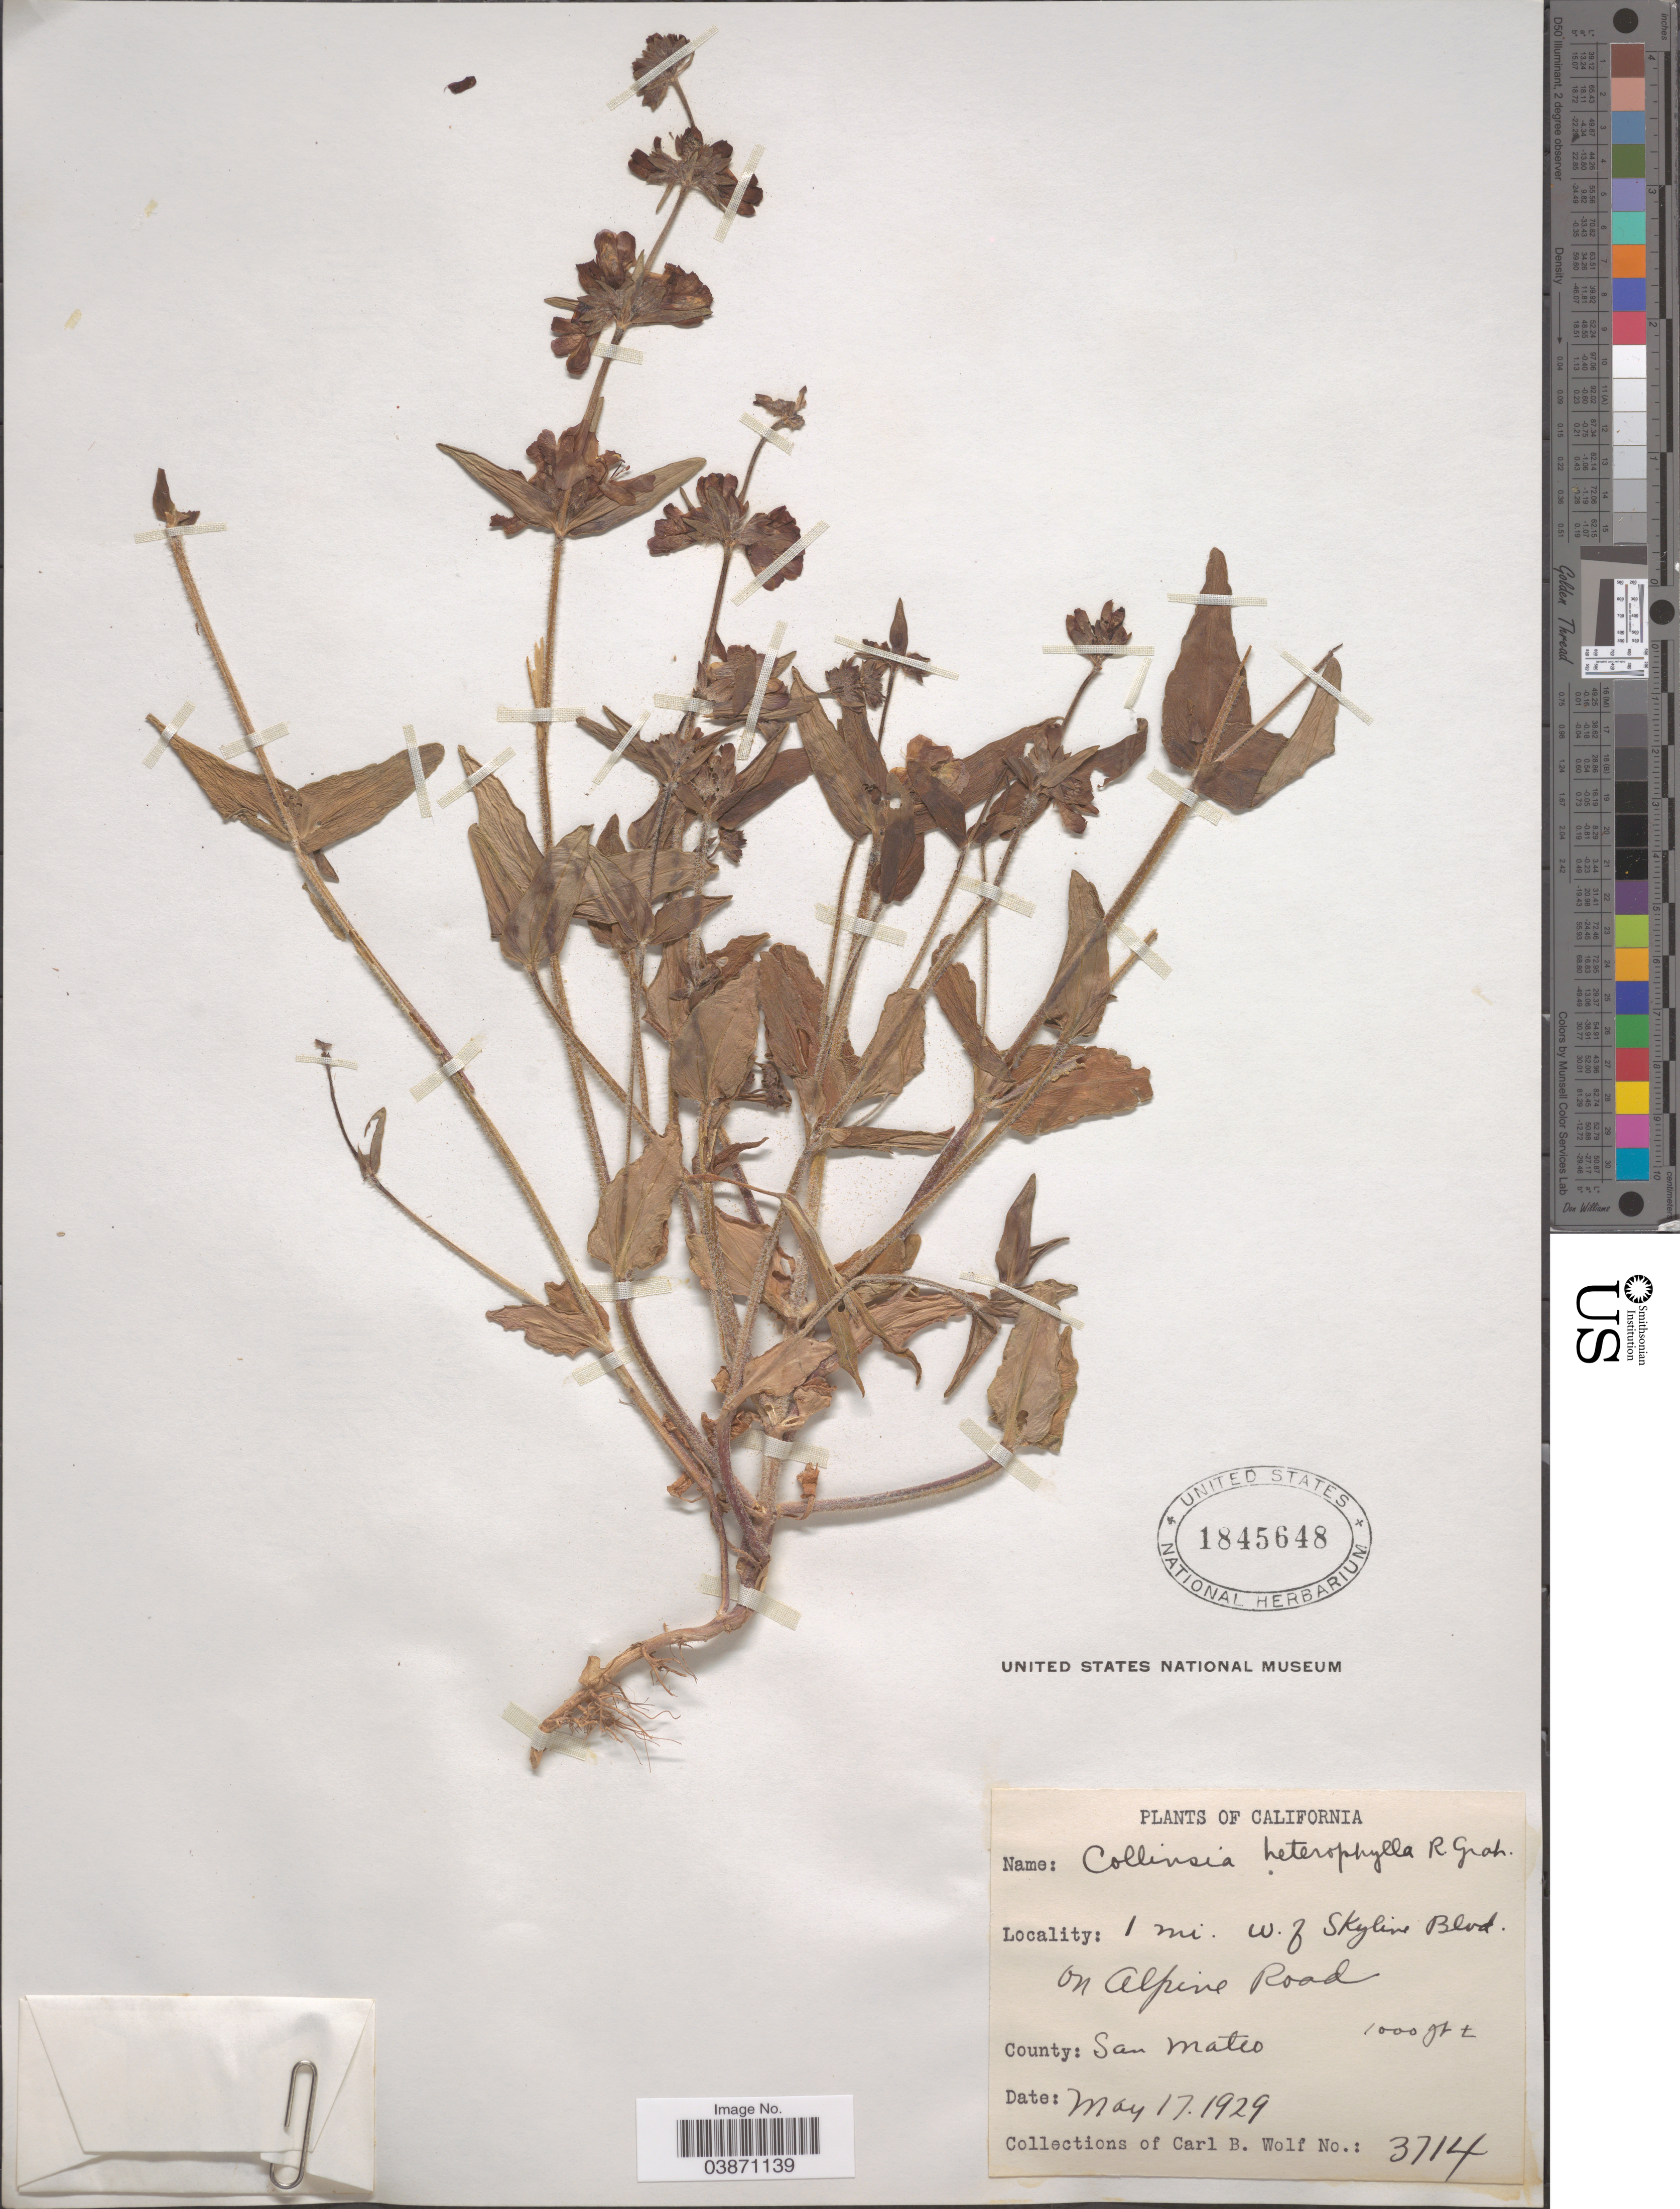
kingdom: Plantae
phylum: Tracheophyta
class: Magnoliopsida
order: Lamiales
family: Plantaginaceae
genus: Collinsia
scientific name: Collinsia heterophylla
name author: Buist ex Graham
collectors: C. B. Wolf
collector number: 3714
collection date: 1929-05-17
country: United States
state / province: California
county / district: San Mateo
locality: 1 mi. w. f Skyline Blvd. on Alpine Road. County: San Mateo.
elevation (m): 305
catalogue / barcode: US 1845648